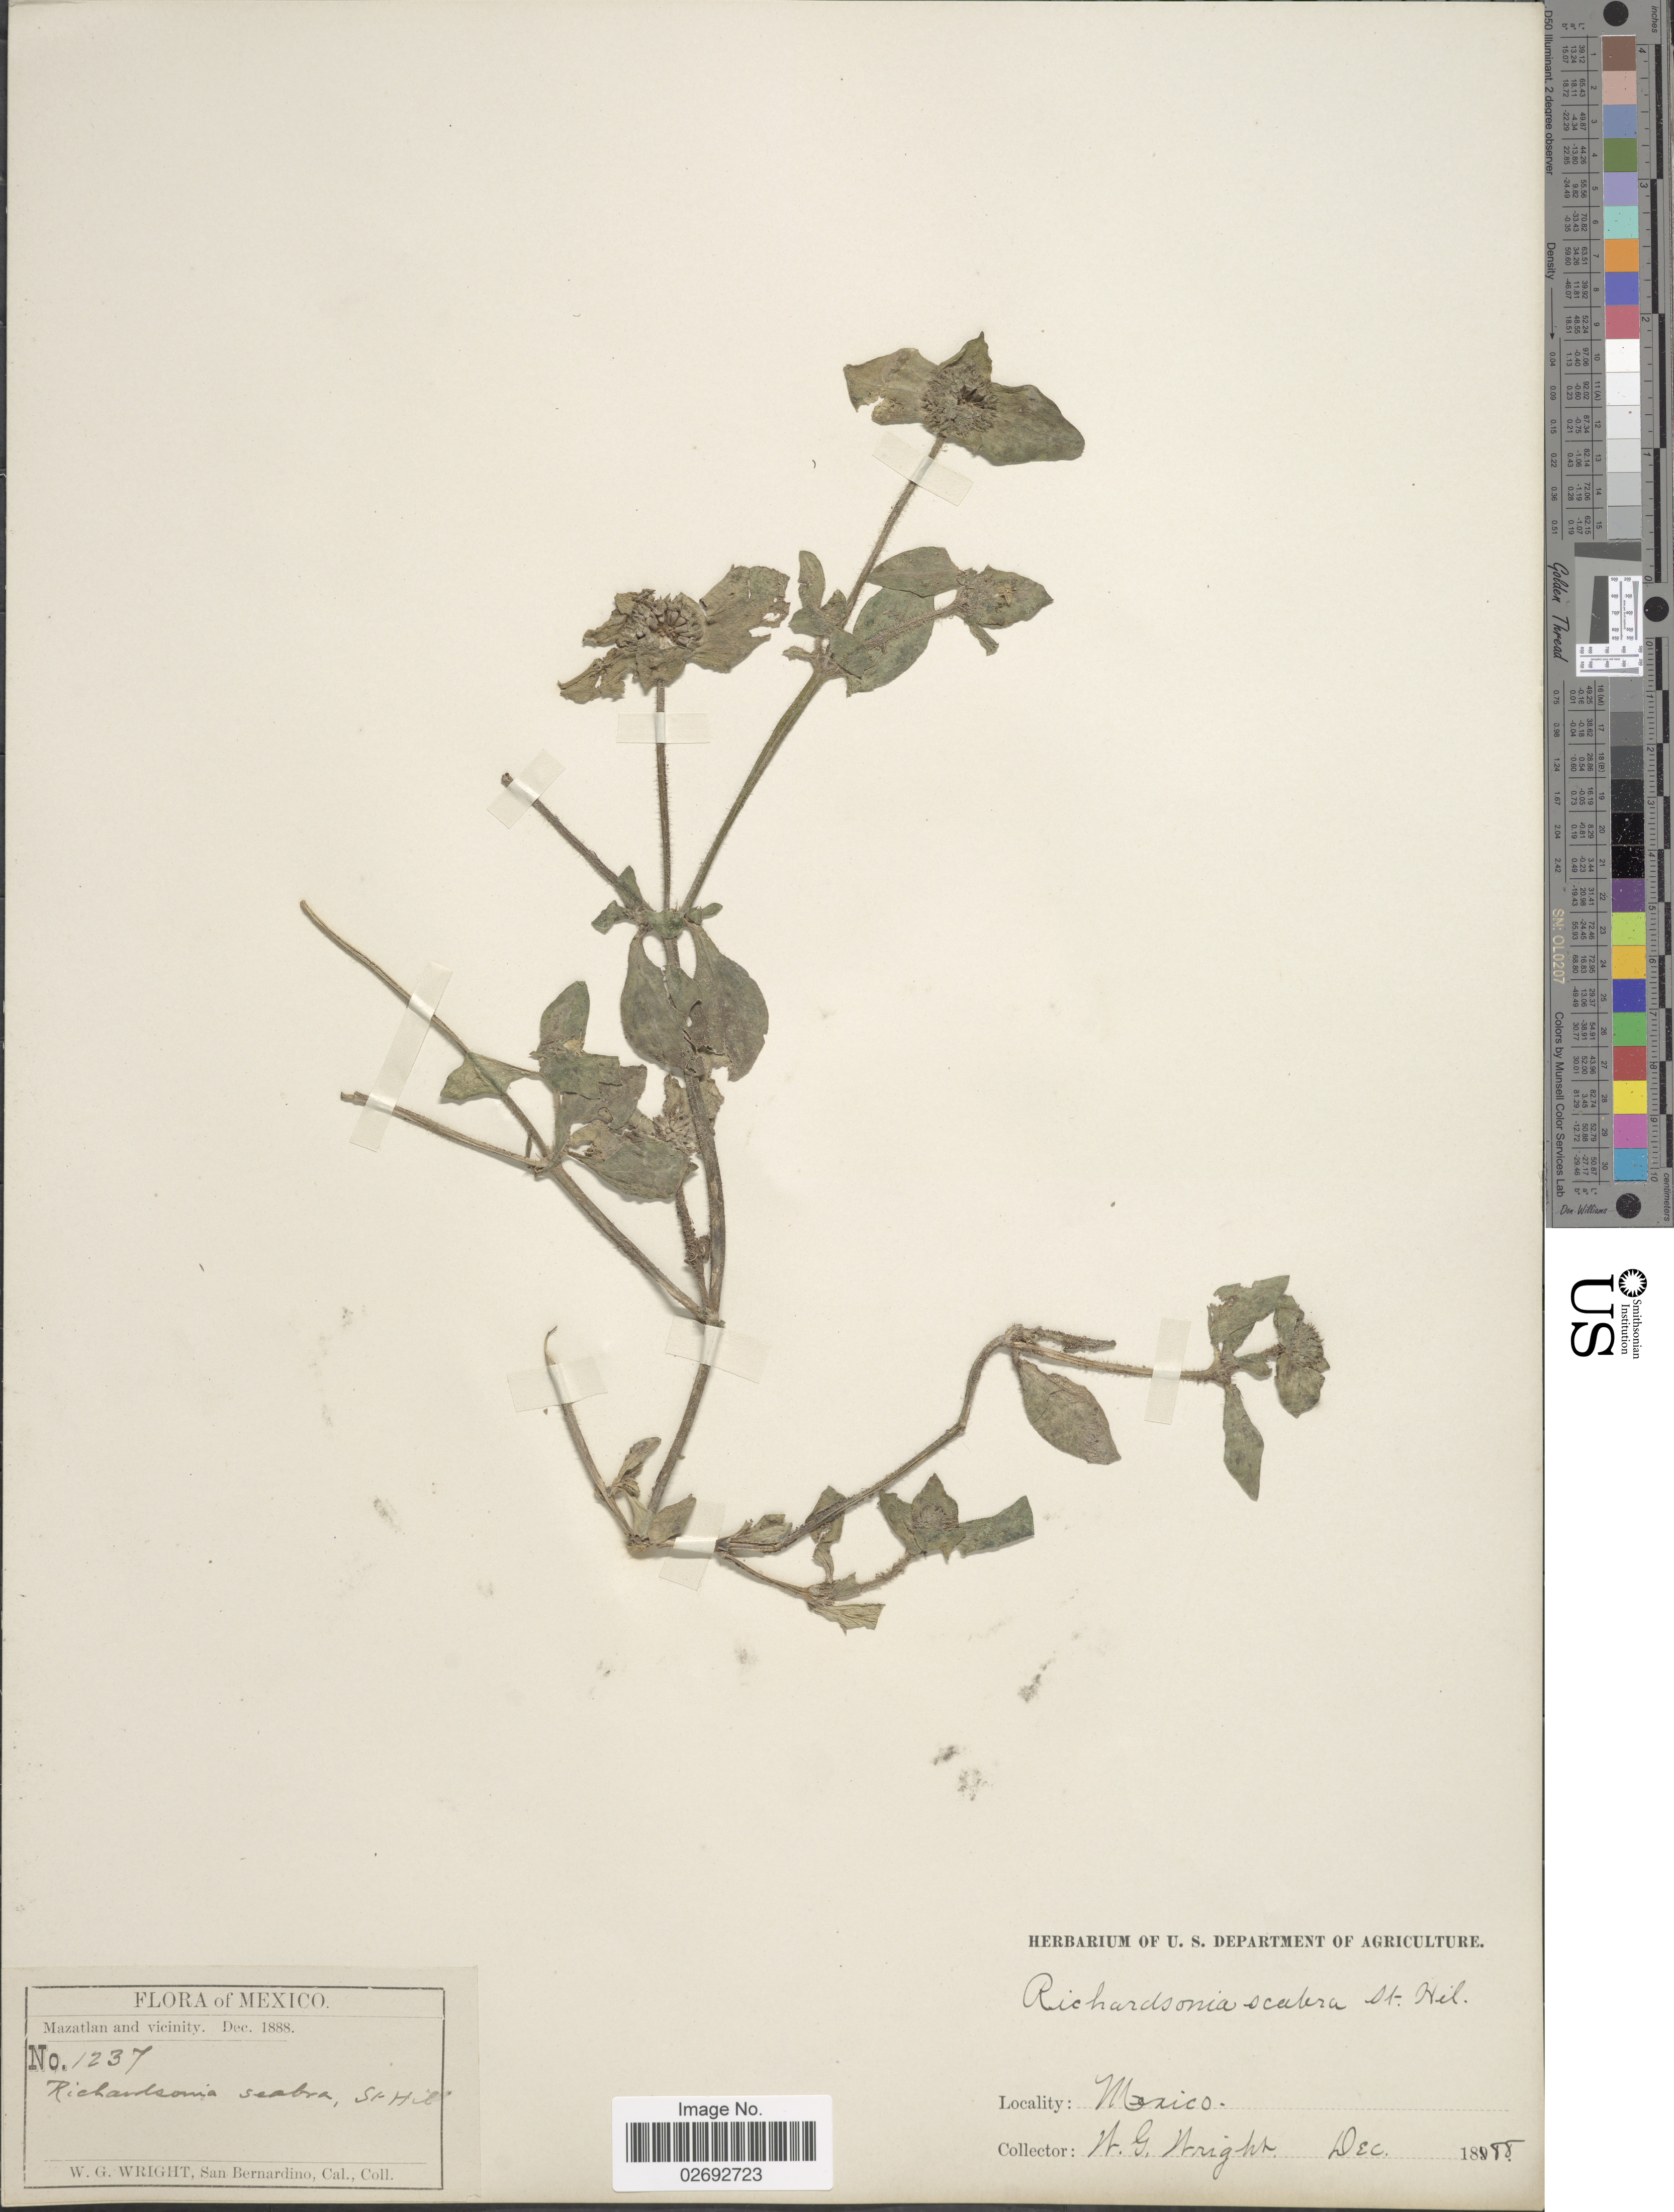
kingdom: Plantae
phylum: Tracheophyta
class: Magnoliopsida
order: Gentianales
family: Rubiaceae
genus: Richardia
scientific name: Richardia scabra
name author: L.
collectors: W. G. Wright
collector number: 1237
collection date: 1888-12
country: Mexico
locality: Mazatlan and vicinity